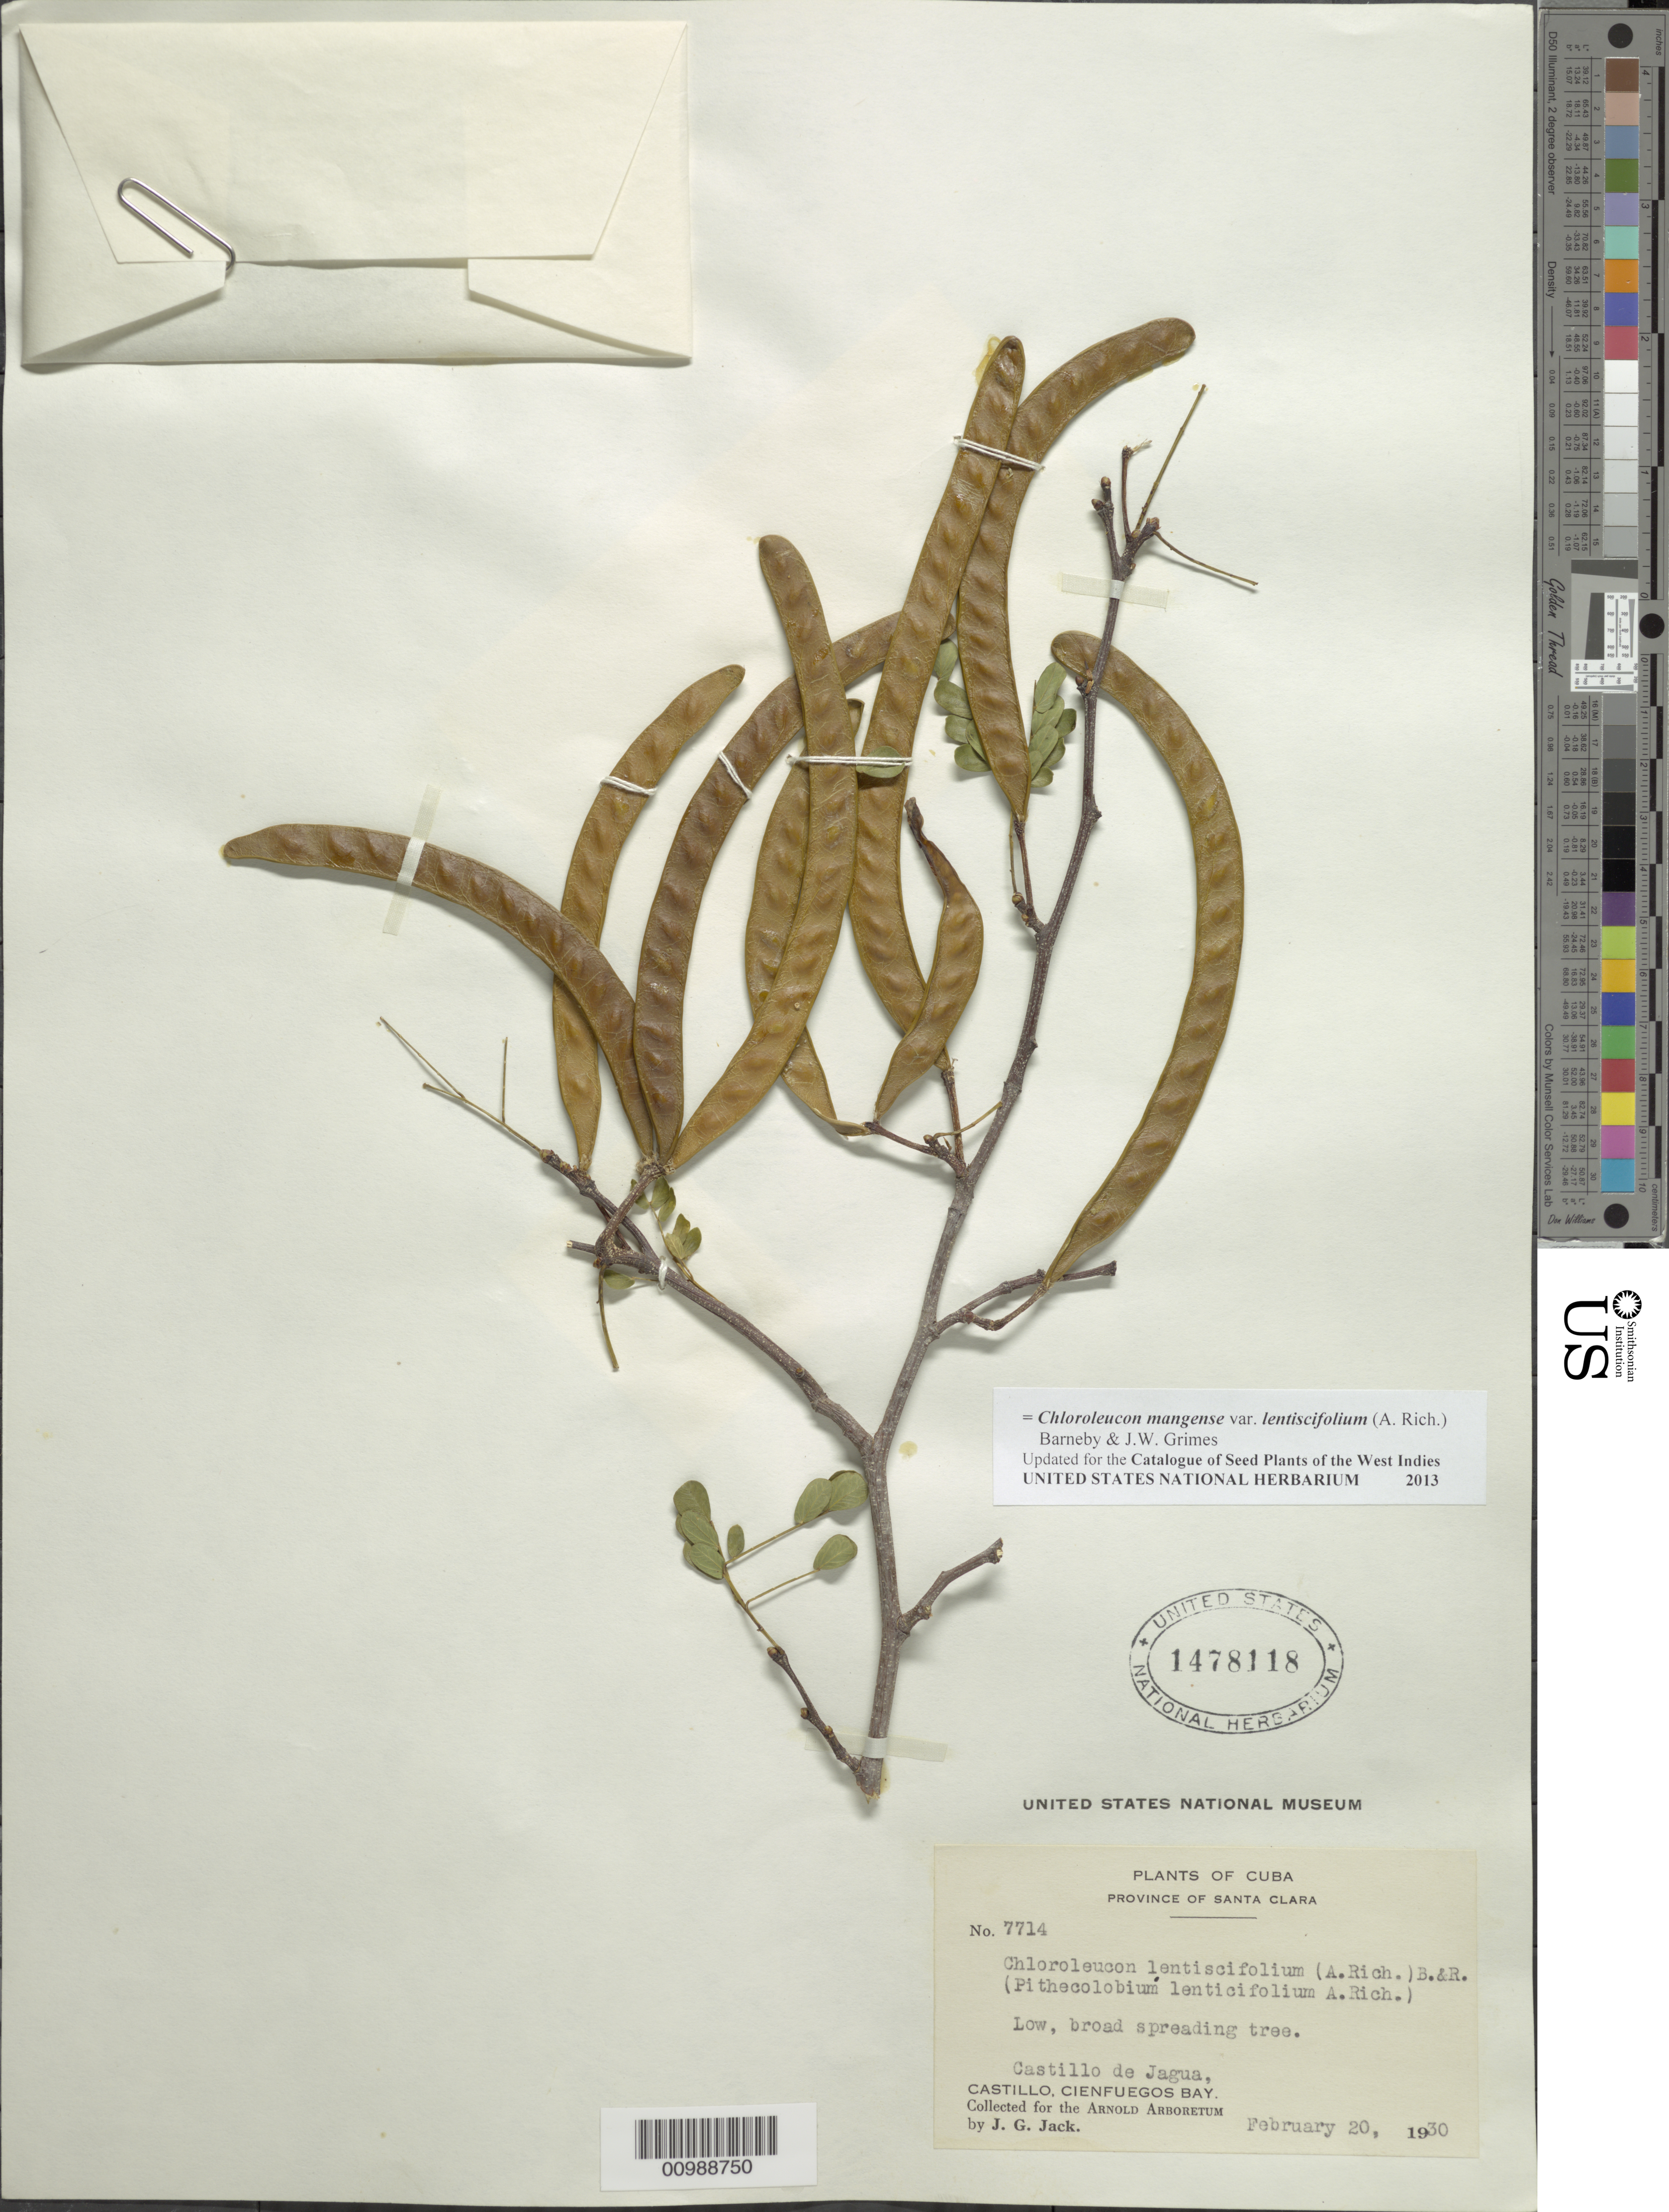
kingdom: Plantae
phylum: Tracheophyta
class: Magnoliopsida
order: Fabales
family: Fabaceae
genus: Chloroleucon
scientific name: Chloroleucon mangense var. lentiscifolium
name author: (A. Rich.) Barneby & J.W. Grimes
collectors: J. G. Jack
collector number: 7714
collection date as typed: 20 Feb 1930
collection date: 1930-02-20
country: Cuba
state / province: Cienfuegos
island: Cuba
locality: Castillo; Cienfuegos Bay, Castillo de Jagua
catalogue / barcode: US 1478118